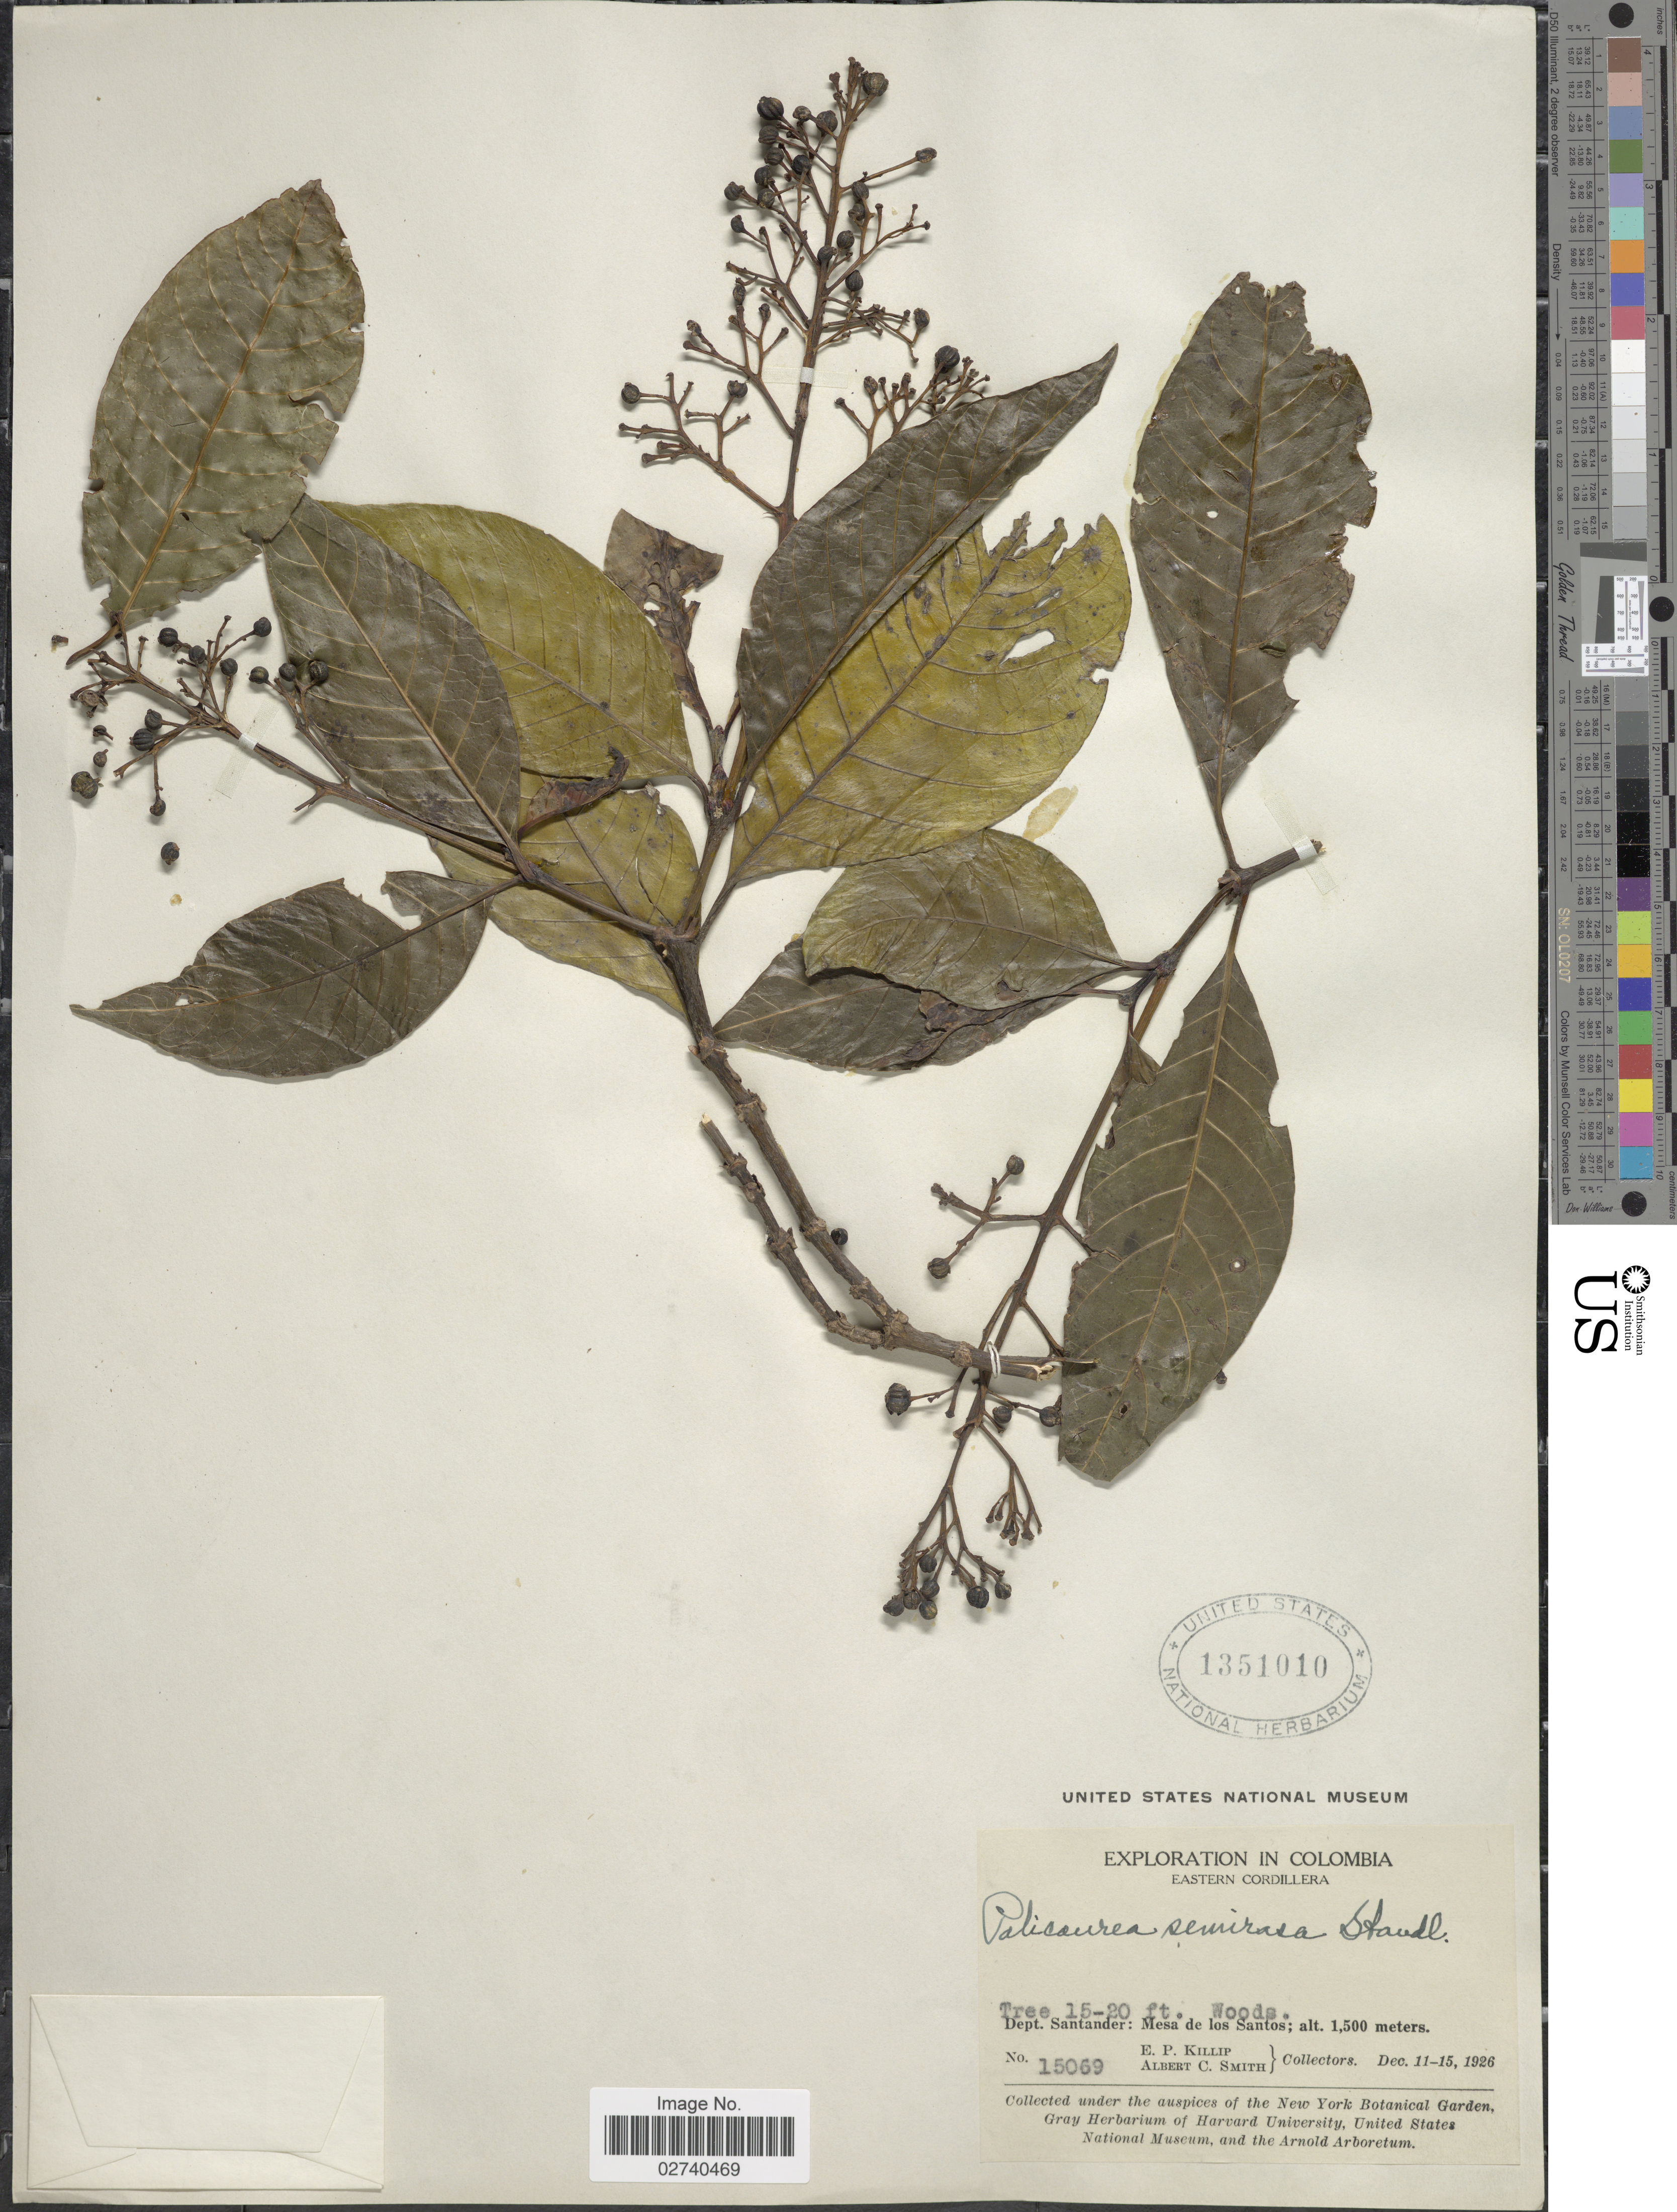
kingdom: Plantae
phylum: Tracheophyta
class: Magnoliopsida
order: Gentianales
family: Rubiaceae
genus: Palicourea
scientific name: Palicourea semirasa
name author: Standl.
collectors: E. P. Killip & A. C. Smith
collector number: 15069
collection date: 1926-12-11/1926-12-15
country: Colombia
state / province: Santander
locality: Eastern Cordillera. Dept. Santander: Mesa de los Santos.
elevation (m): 1500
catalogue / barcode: US 1351010